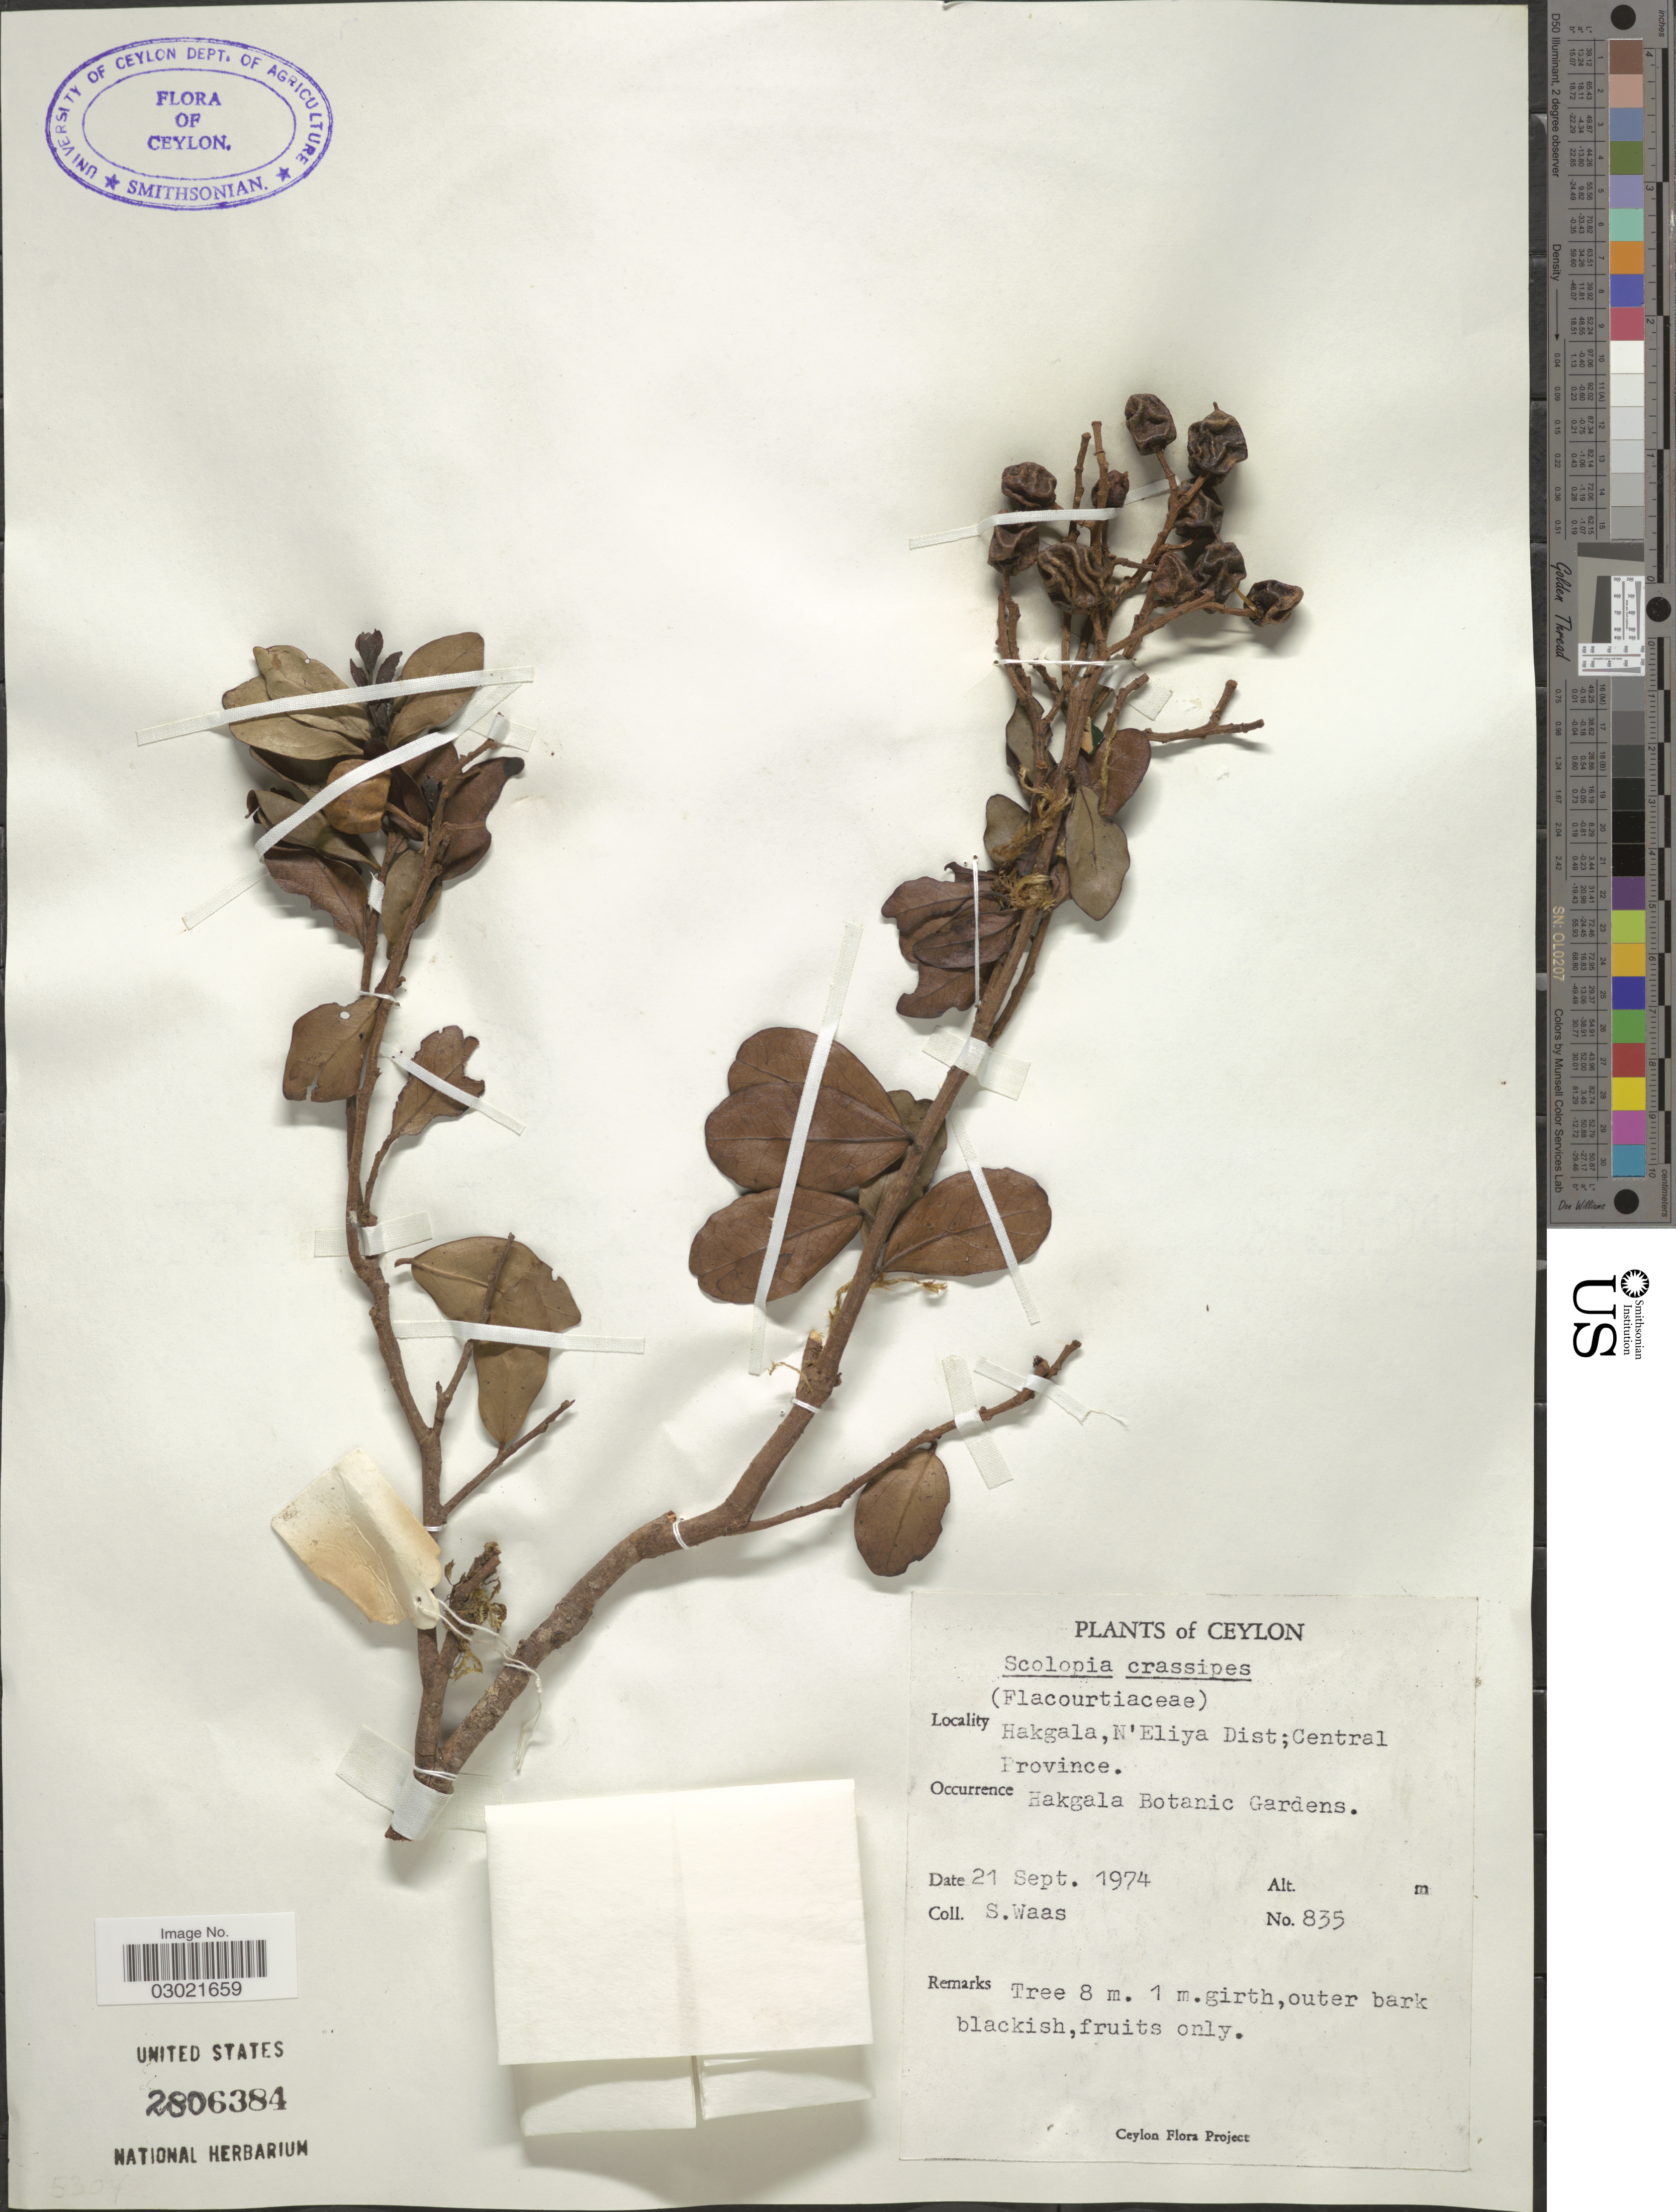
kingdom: Plantae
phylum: Tracheophyta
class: Magnoliopsida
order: Malpighiales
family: Salicaceae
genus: Scolopia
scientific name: Scolopia crassipes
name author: Clos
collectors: S. Waas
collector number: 835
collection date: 1974-09-21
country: Sri Lanka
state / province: Central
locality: Ceylon. Hakgala, N'Eliya Dist; Central Province. Hakgala Botanic Gardens.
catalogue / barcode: US 2806384